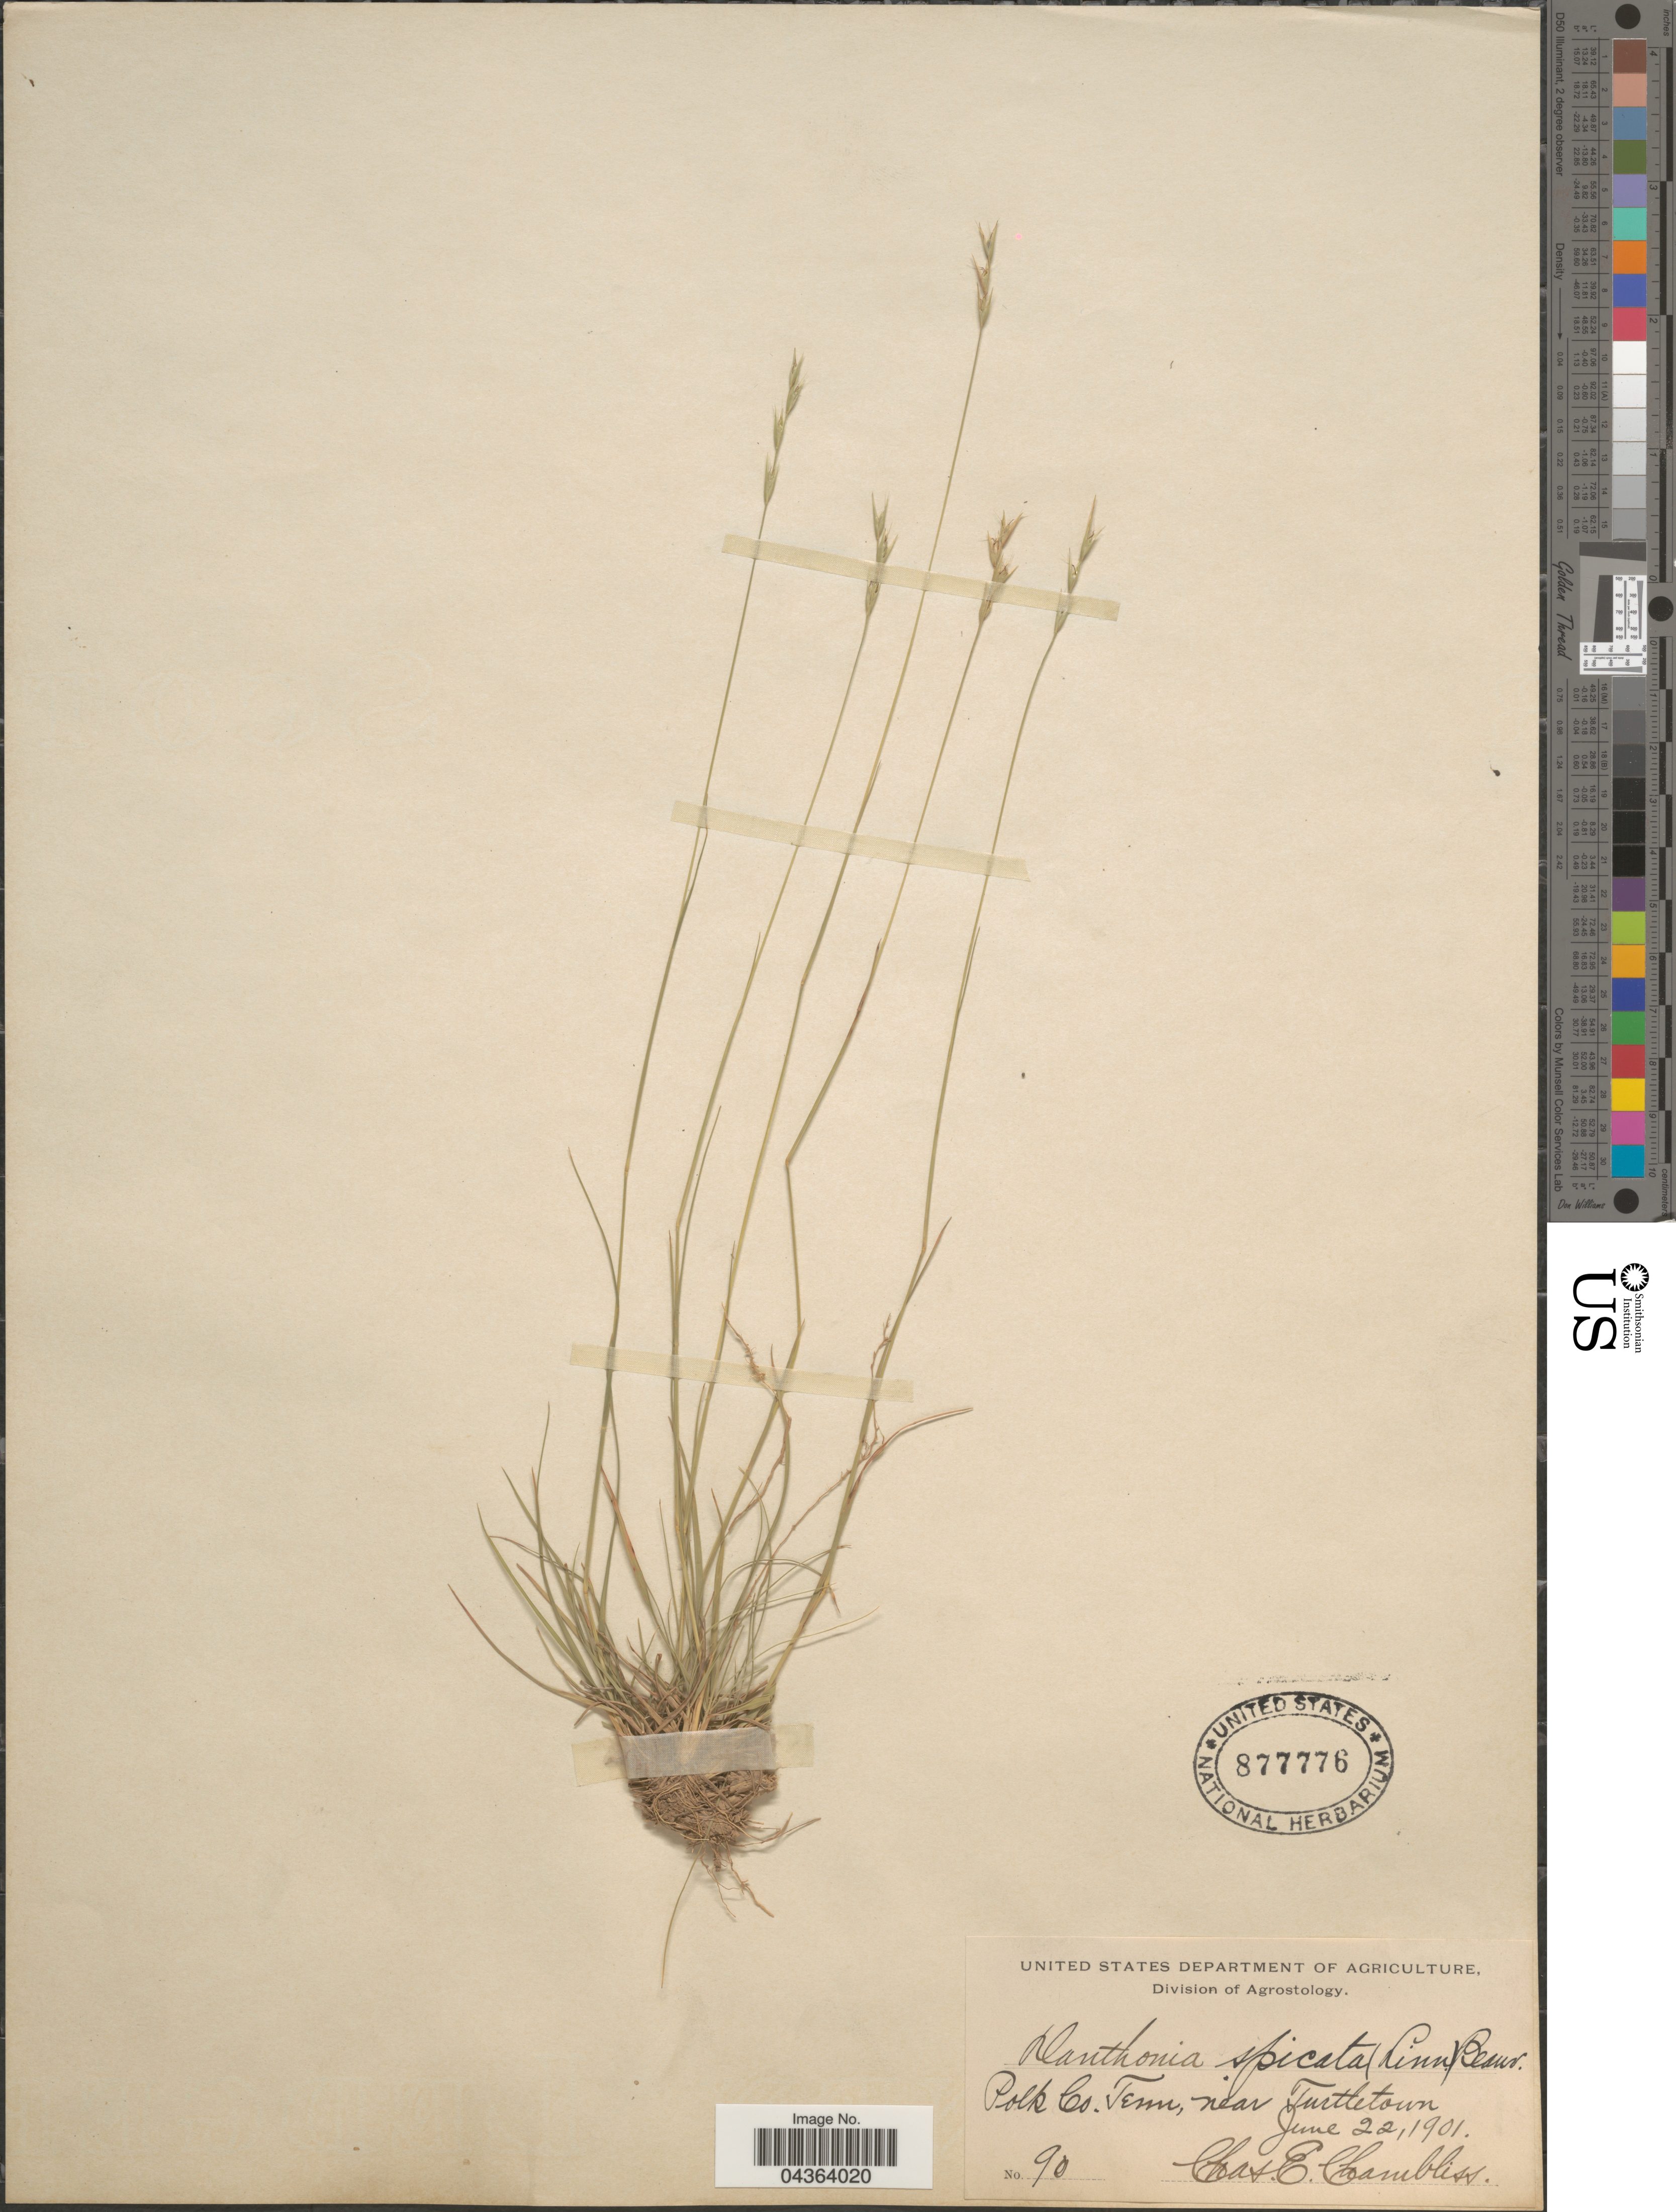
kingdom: Plantae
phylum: Tracheophyta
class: Liliopsida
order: Poales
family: Poaceae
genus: Danthonia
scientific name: Danthonia spicata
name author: (L.) P. Beauv. ex Roem. & Schult.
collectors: C. Chambliss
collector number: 90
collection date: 1901-06-22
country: United States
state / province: Tennessee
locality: Polk Co., near Turtletown.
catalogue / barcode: US 877776